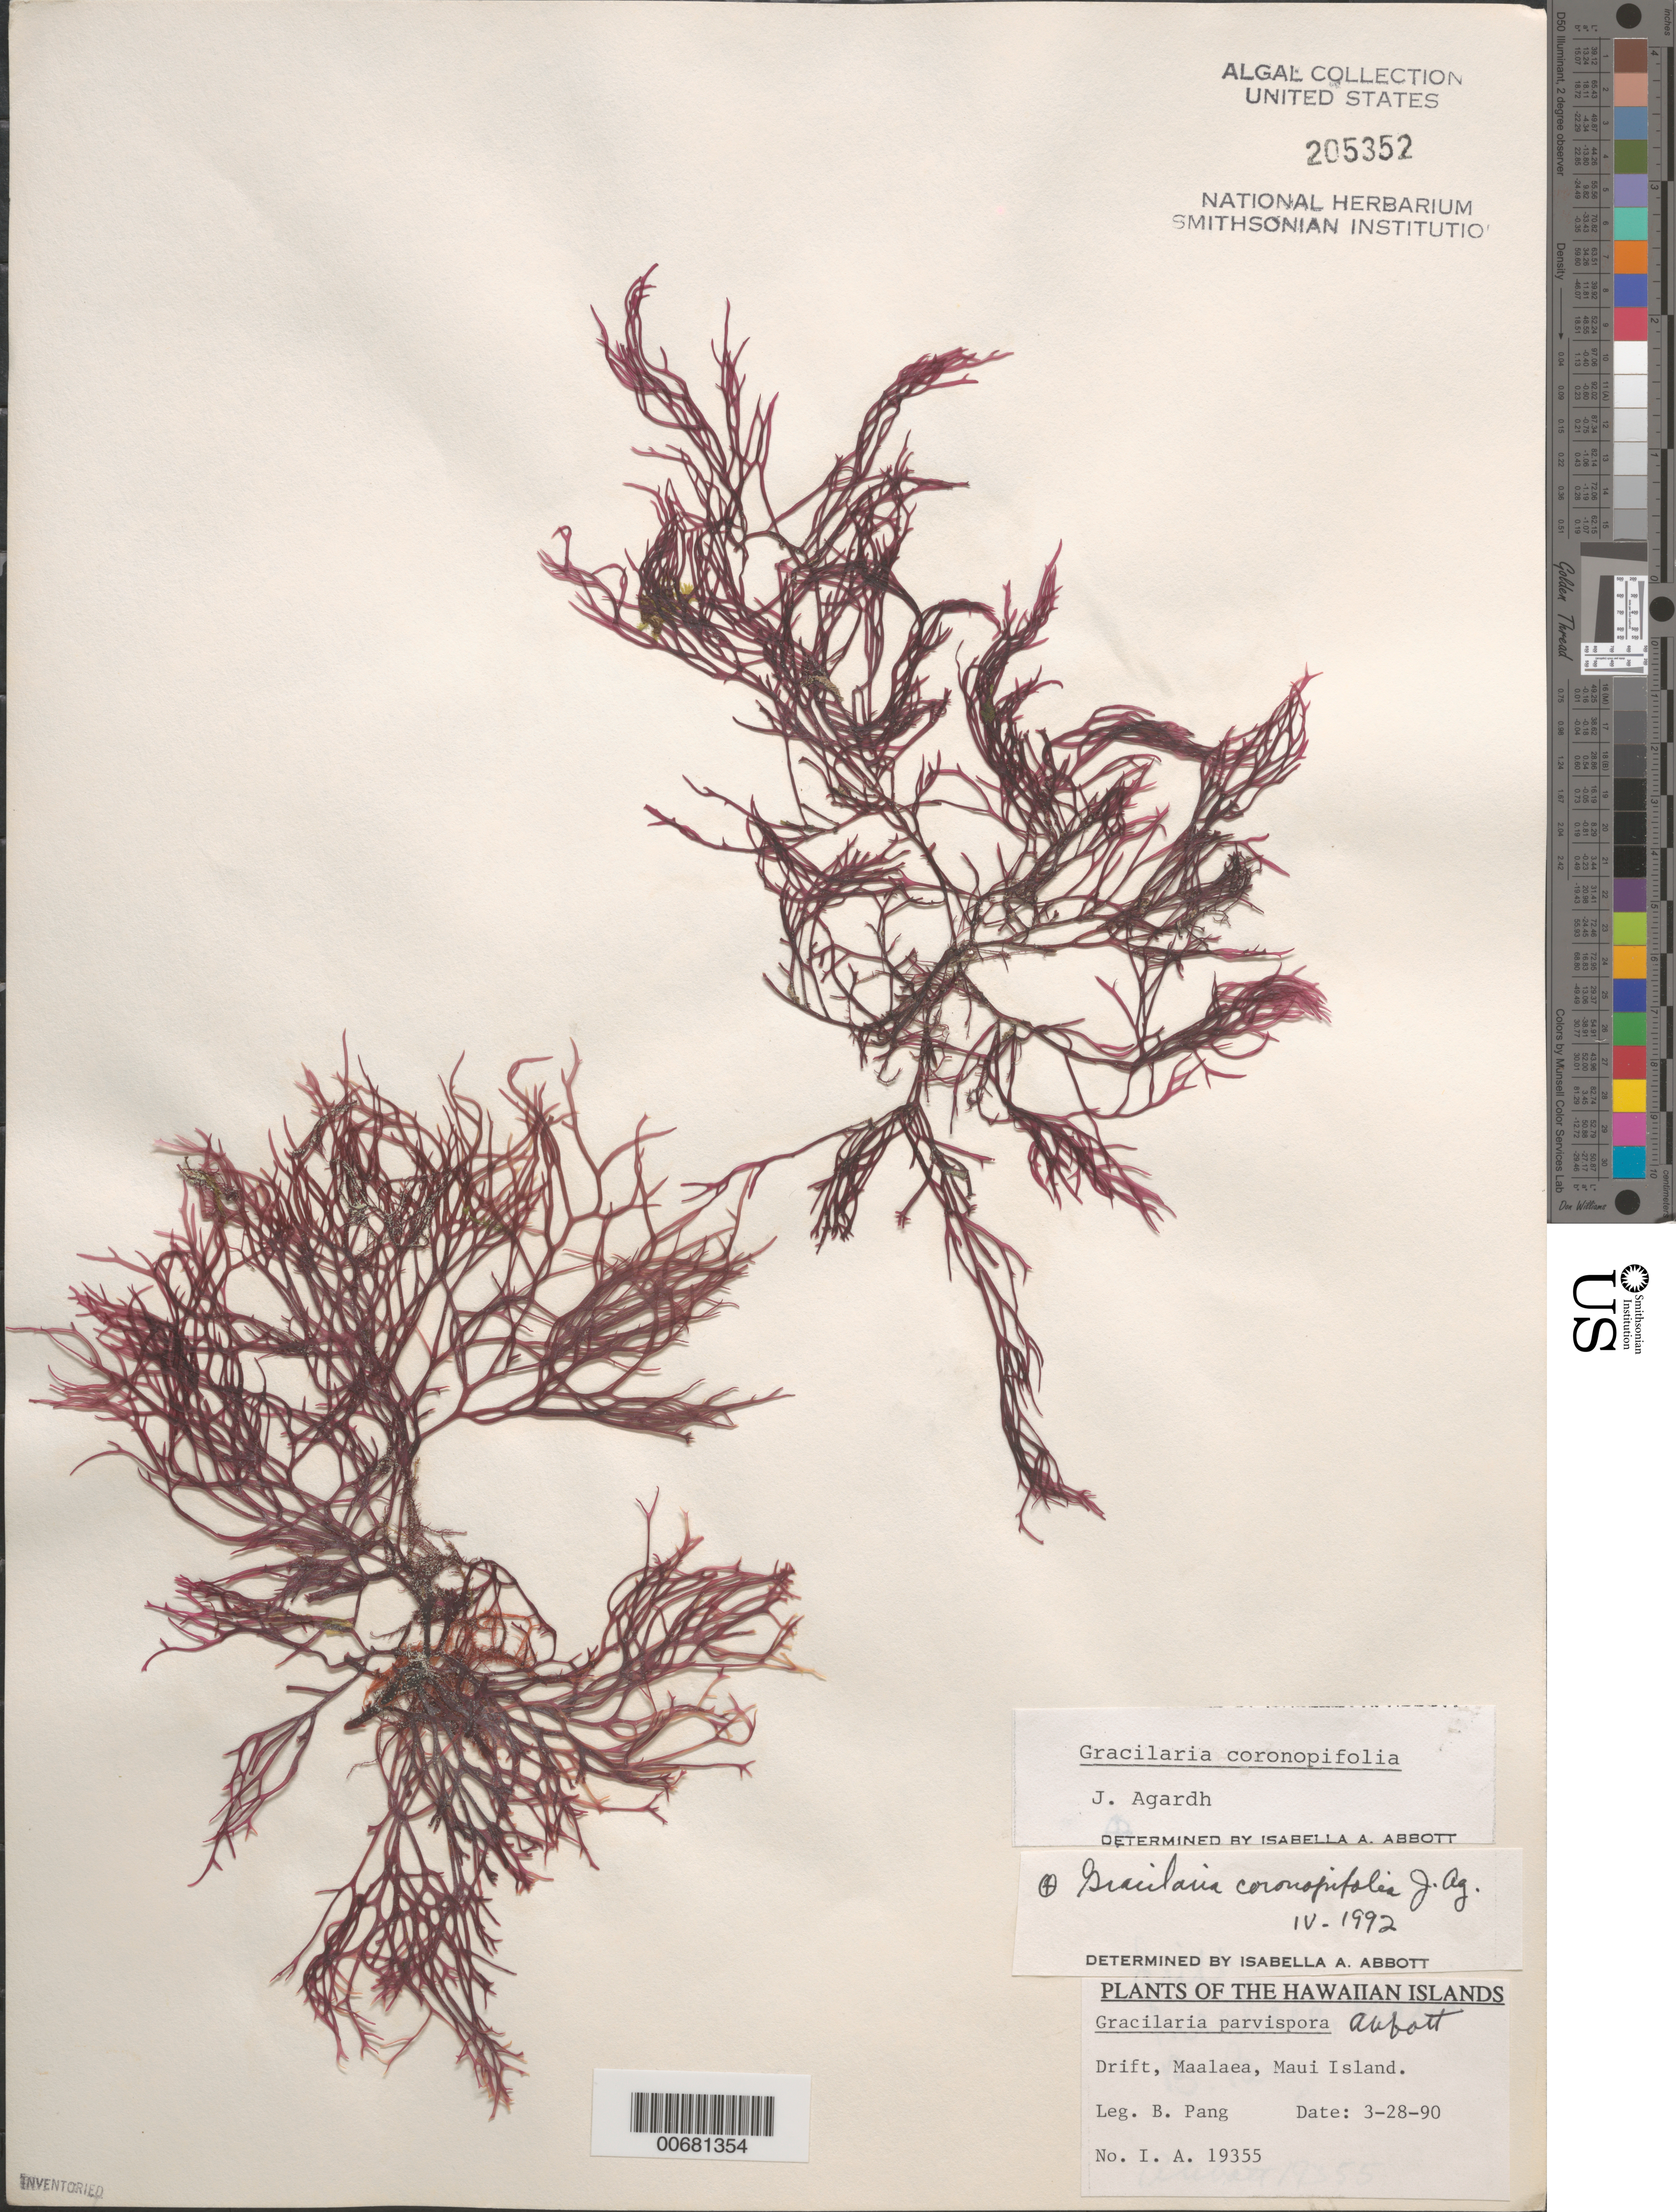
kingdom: Plantae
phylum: Rhodophyta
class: Florideophyceae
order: Gracilariales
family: Gracilariaceae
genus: Gracilaria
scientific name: Gracilaria coronopifolia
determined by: Abbott, Isabella A.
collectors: B. Pang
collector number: IAA 19355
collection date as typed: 28 Mar 1990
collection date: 1990-03-28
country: United States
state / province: Hawaii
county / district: Maui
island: Maui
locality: Maalaea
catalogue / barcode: US 205352